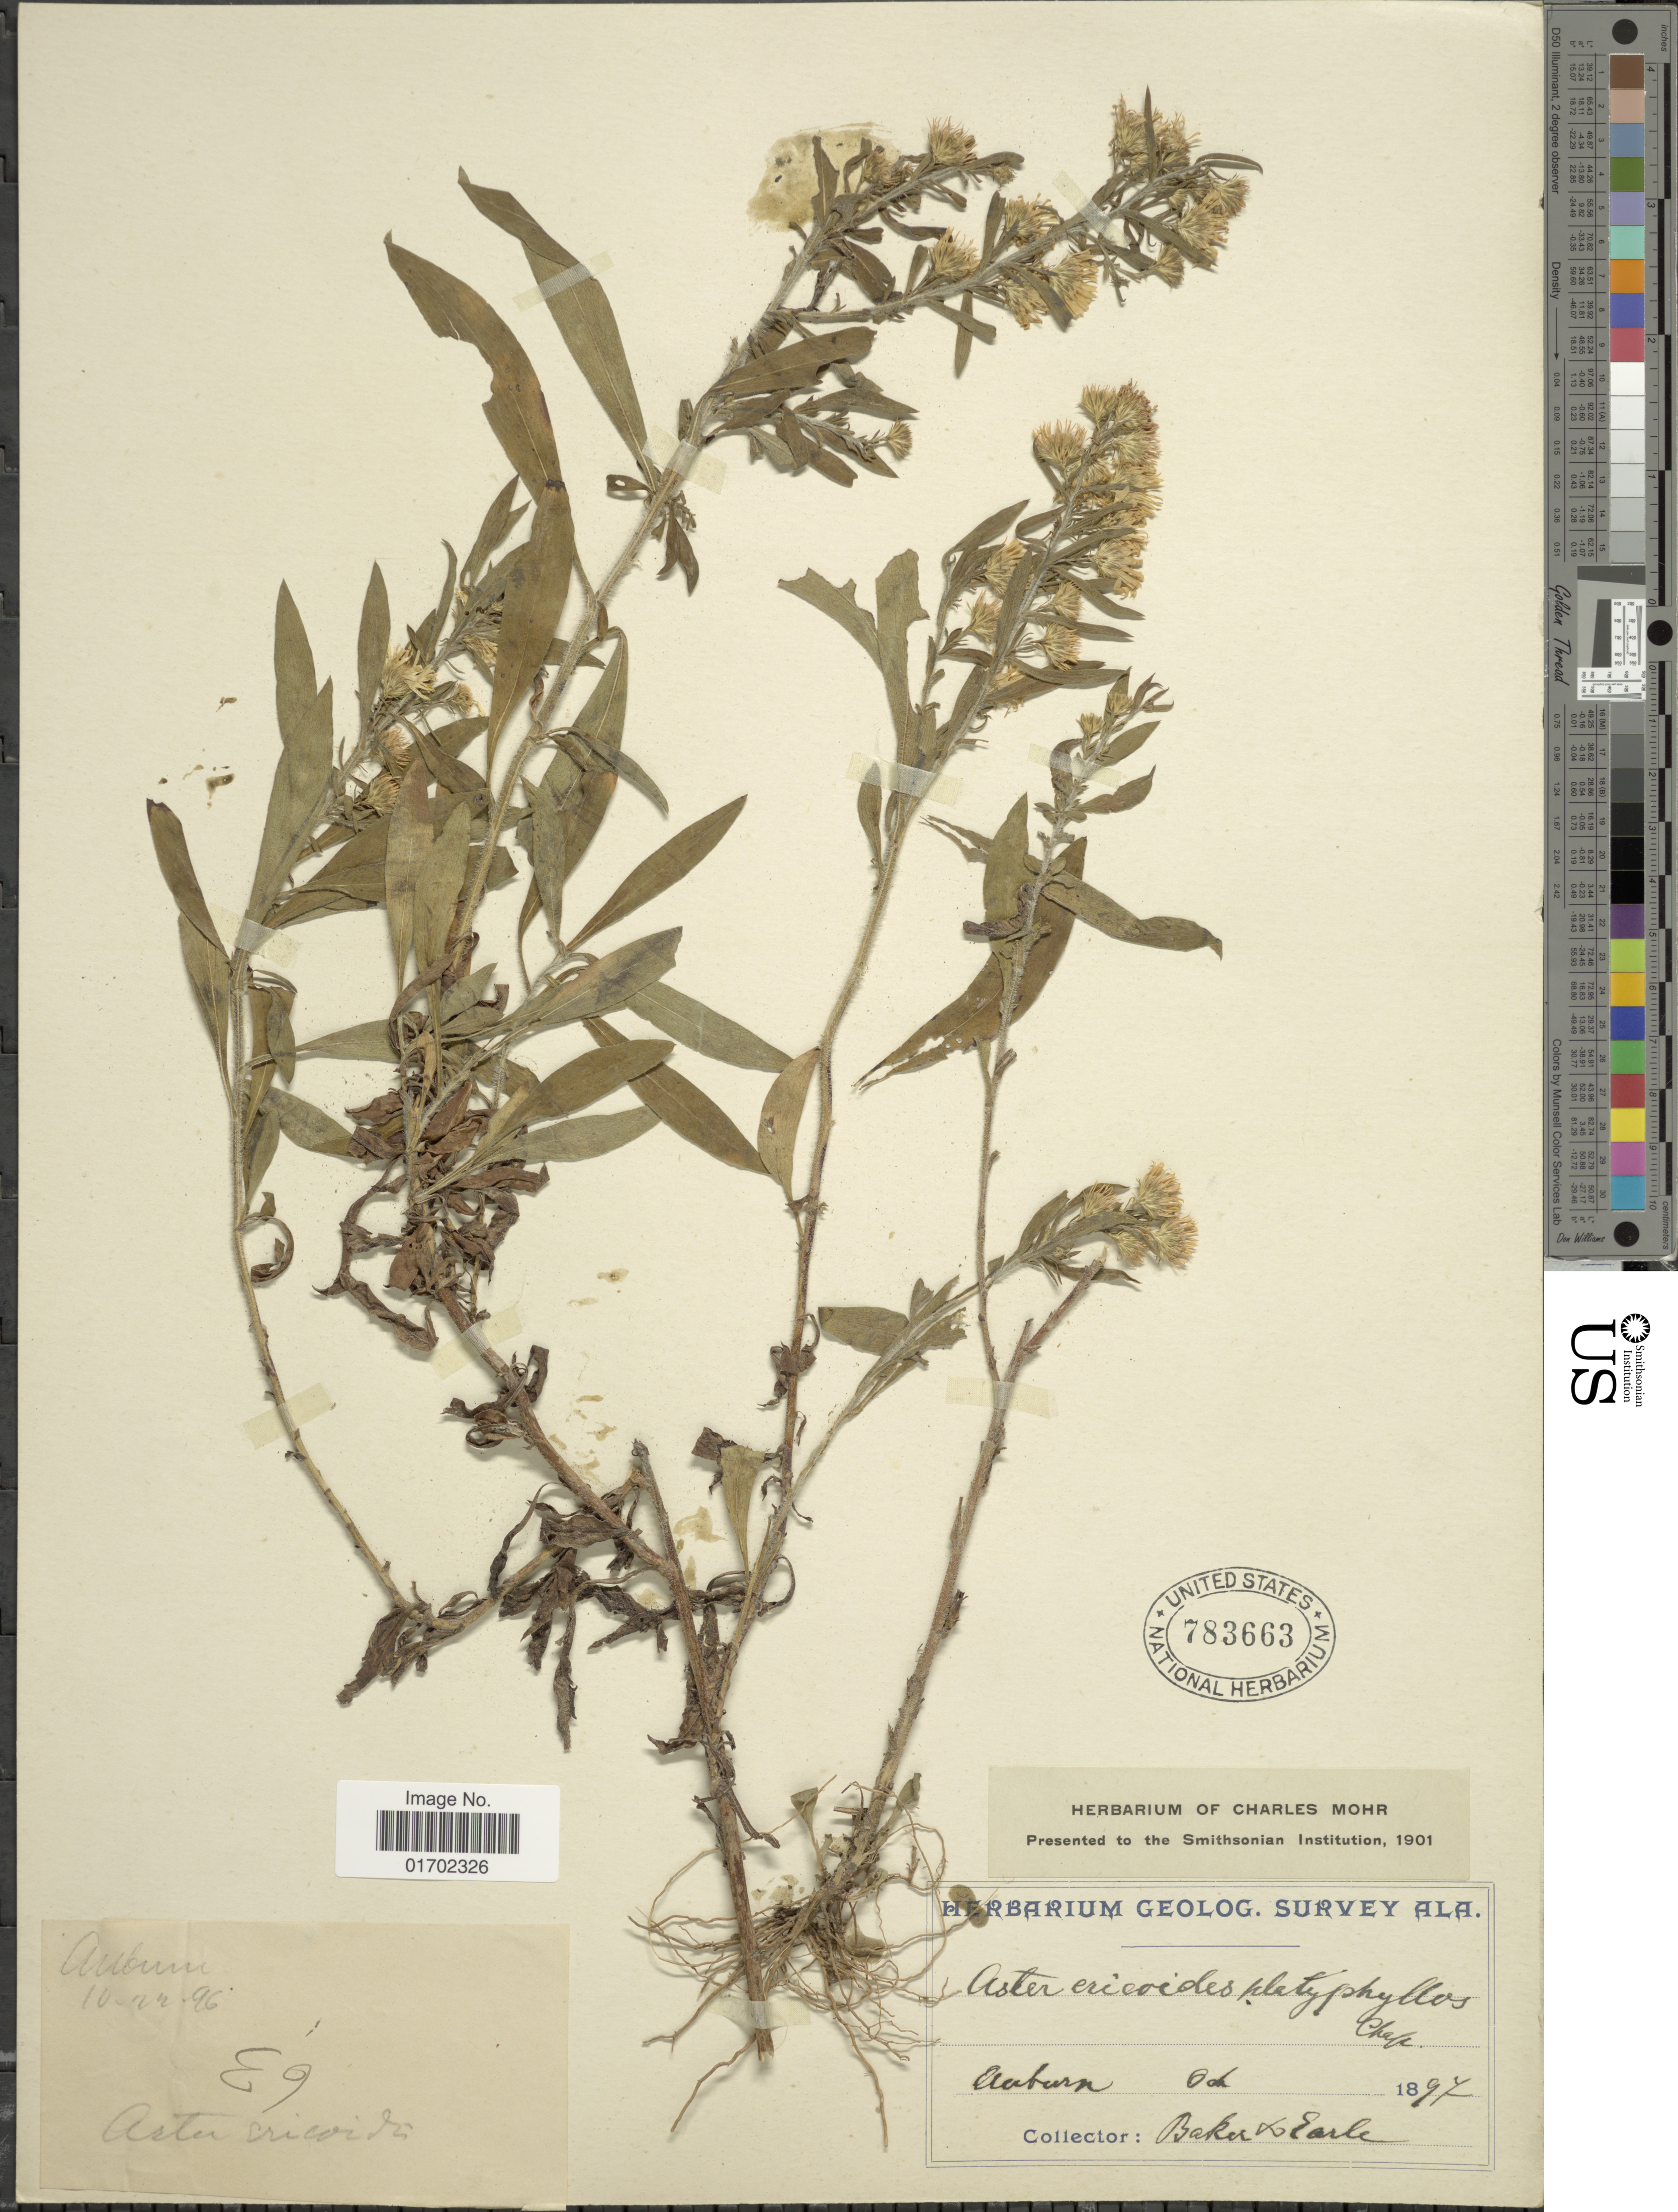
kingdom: Plantae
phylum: Tracheophyta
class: Magnoliopsida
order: Asterales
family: Asteraceae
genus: Symphyotrichum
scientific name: Symphyotrichum pilosum var. pilosum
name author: (Willd.) G.L. Nesom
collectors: -- Baker & -. Earle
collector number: E9*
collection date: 1897-10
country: United States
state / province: Alabama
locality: Auburn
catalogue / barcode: US 783663